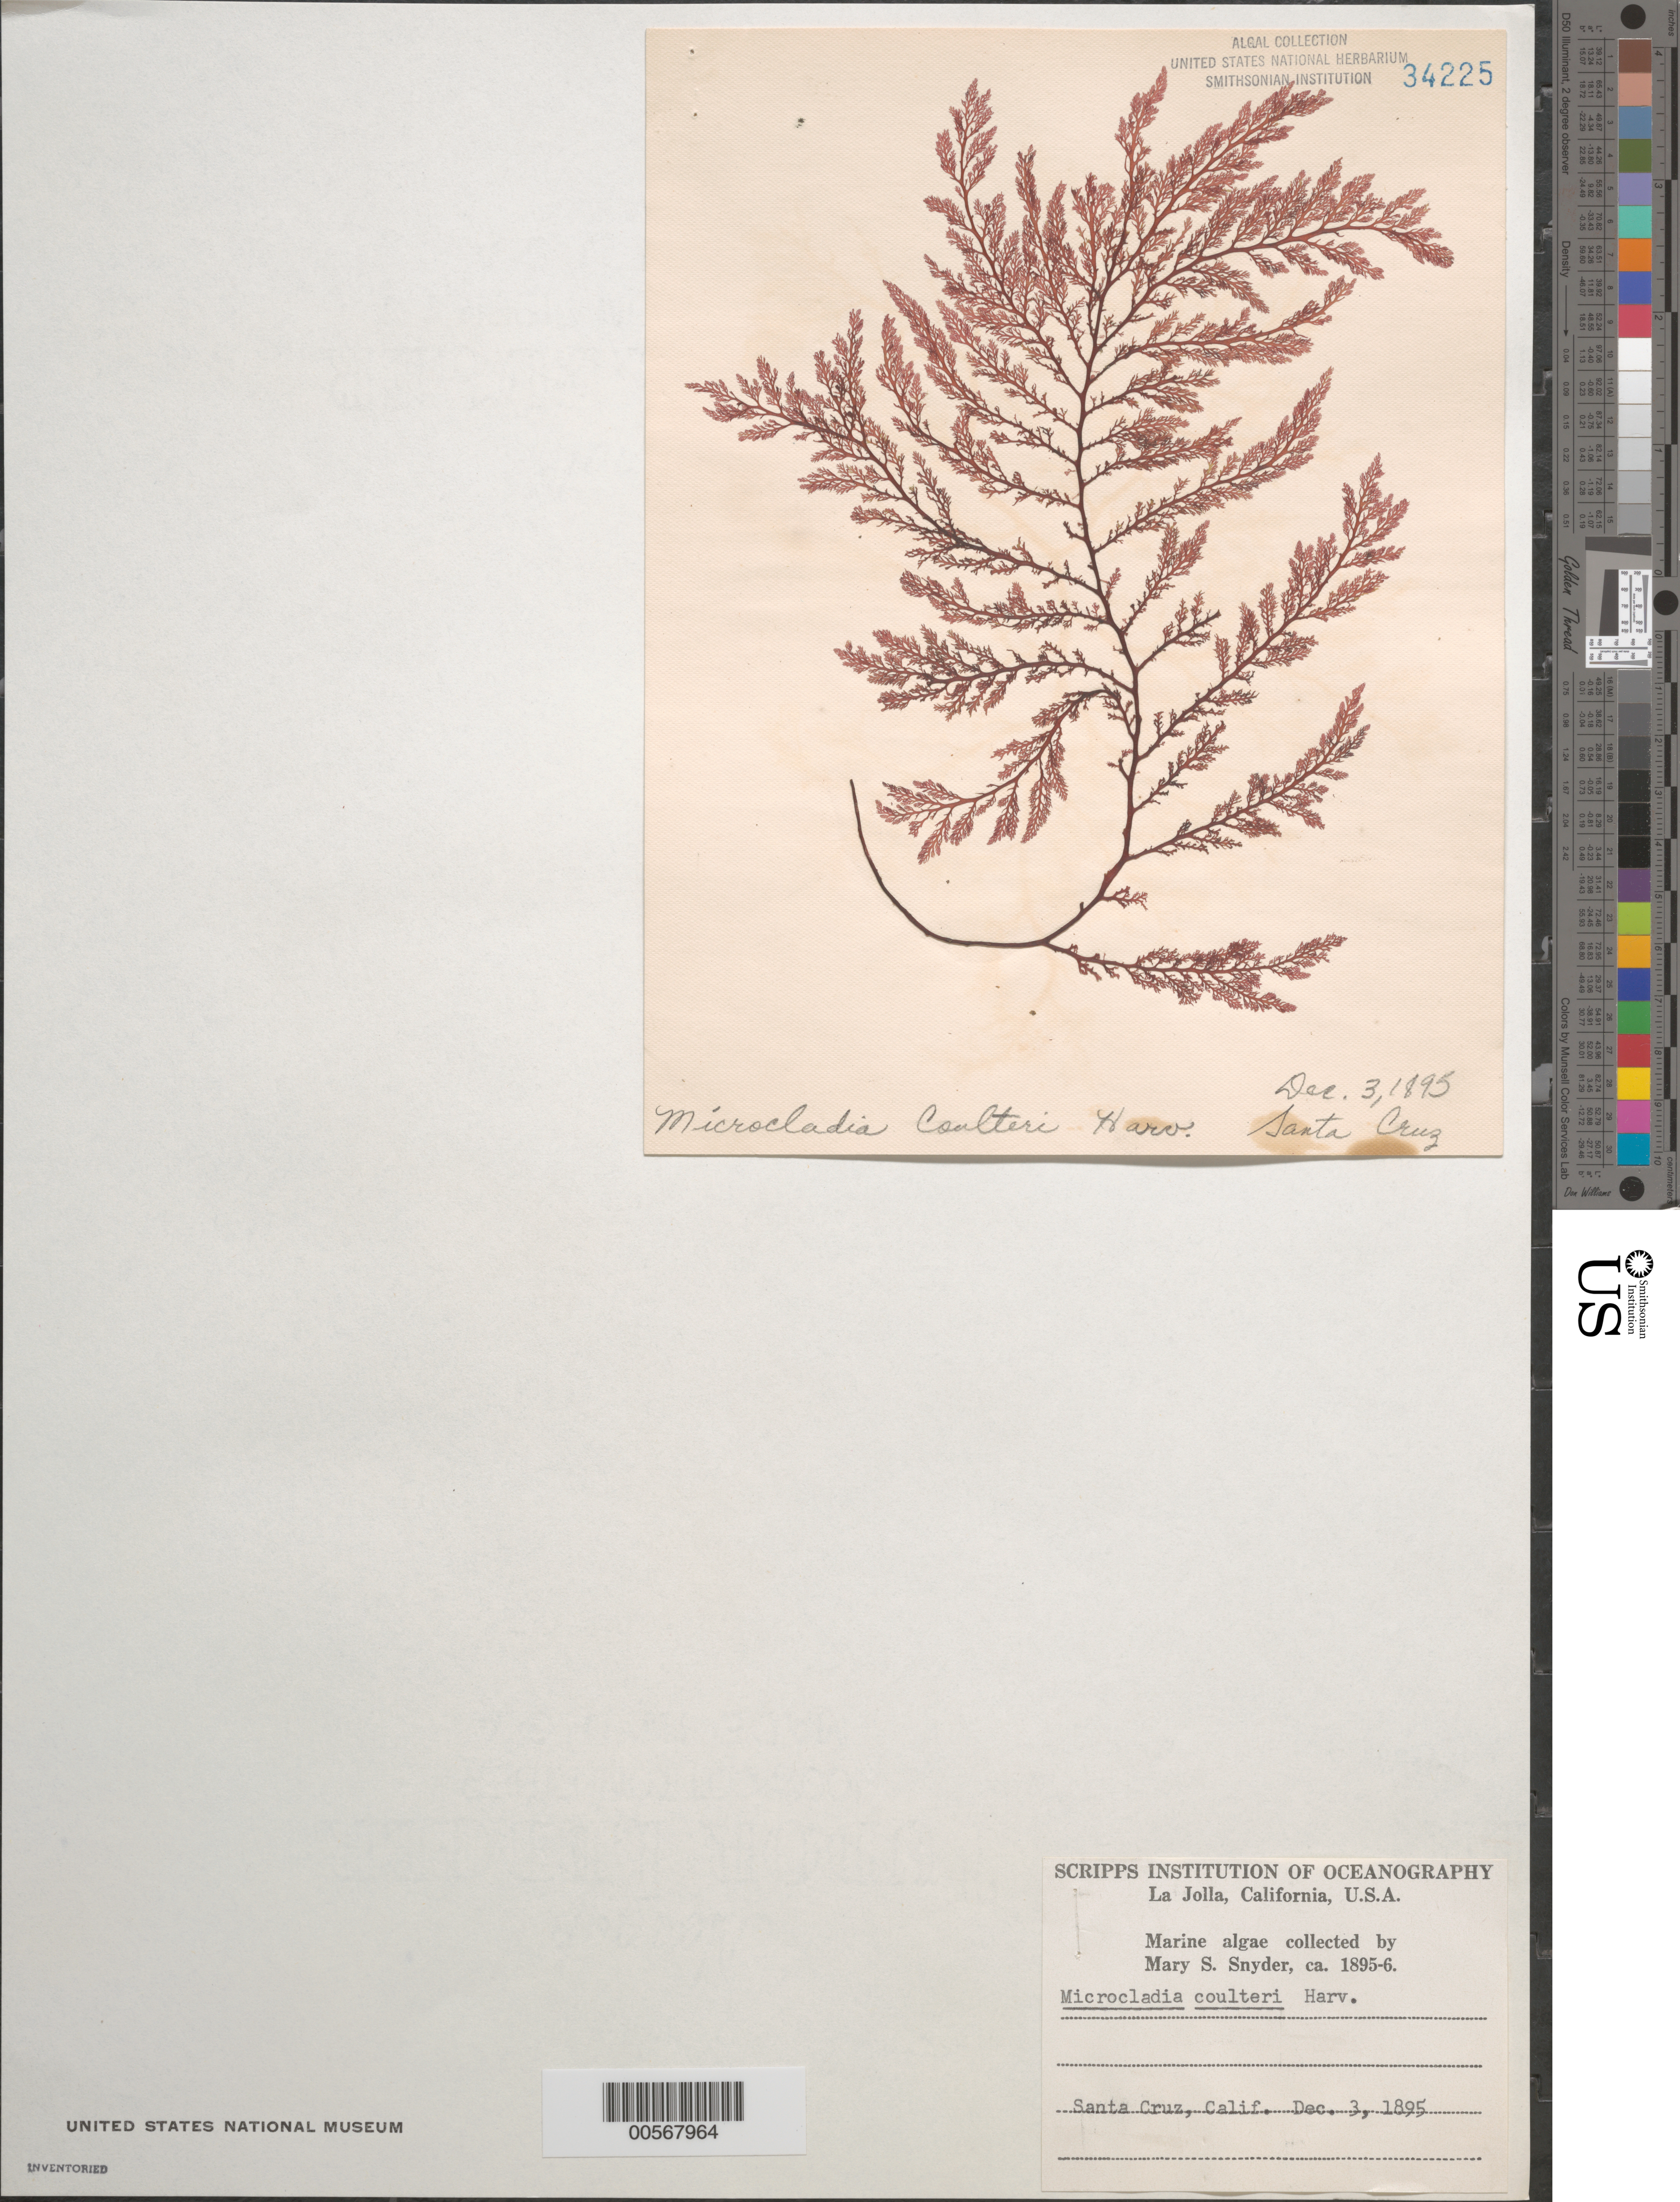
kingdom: Plantae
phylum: Rhodophyta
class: Florideophyceae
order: Ceramiales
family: Ceramiaceae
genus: Microcladia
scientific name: Microcladia coulteri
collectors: M. Snyder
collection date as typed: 03 Dec 1895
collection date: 1895-12-03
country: United States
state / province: California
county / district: Santa Cruz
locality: Santa Cruz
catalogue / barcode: US 34225